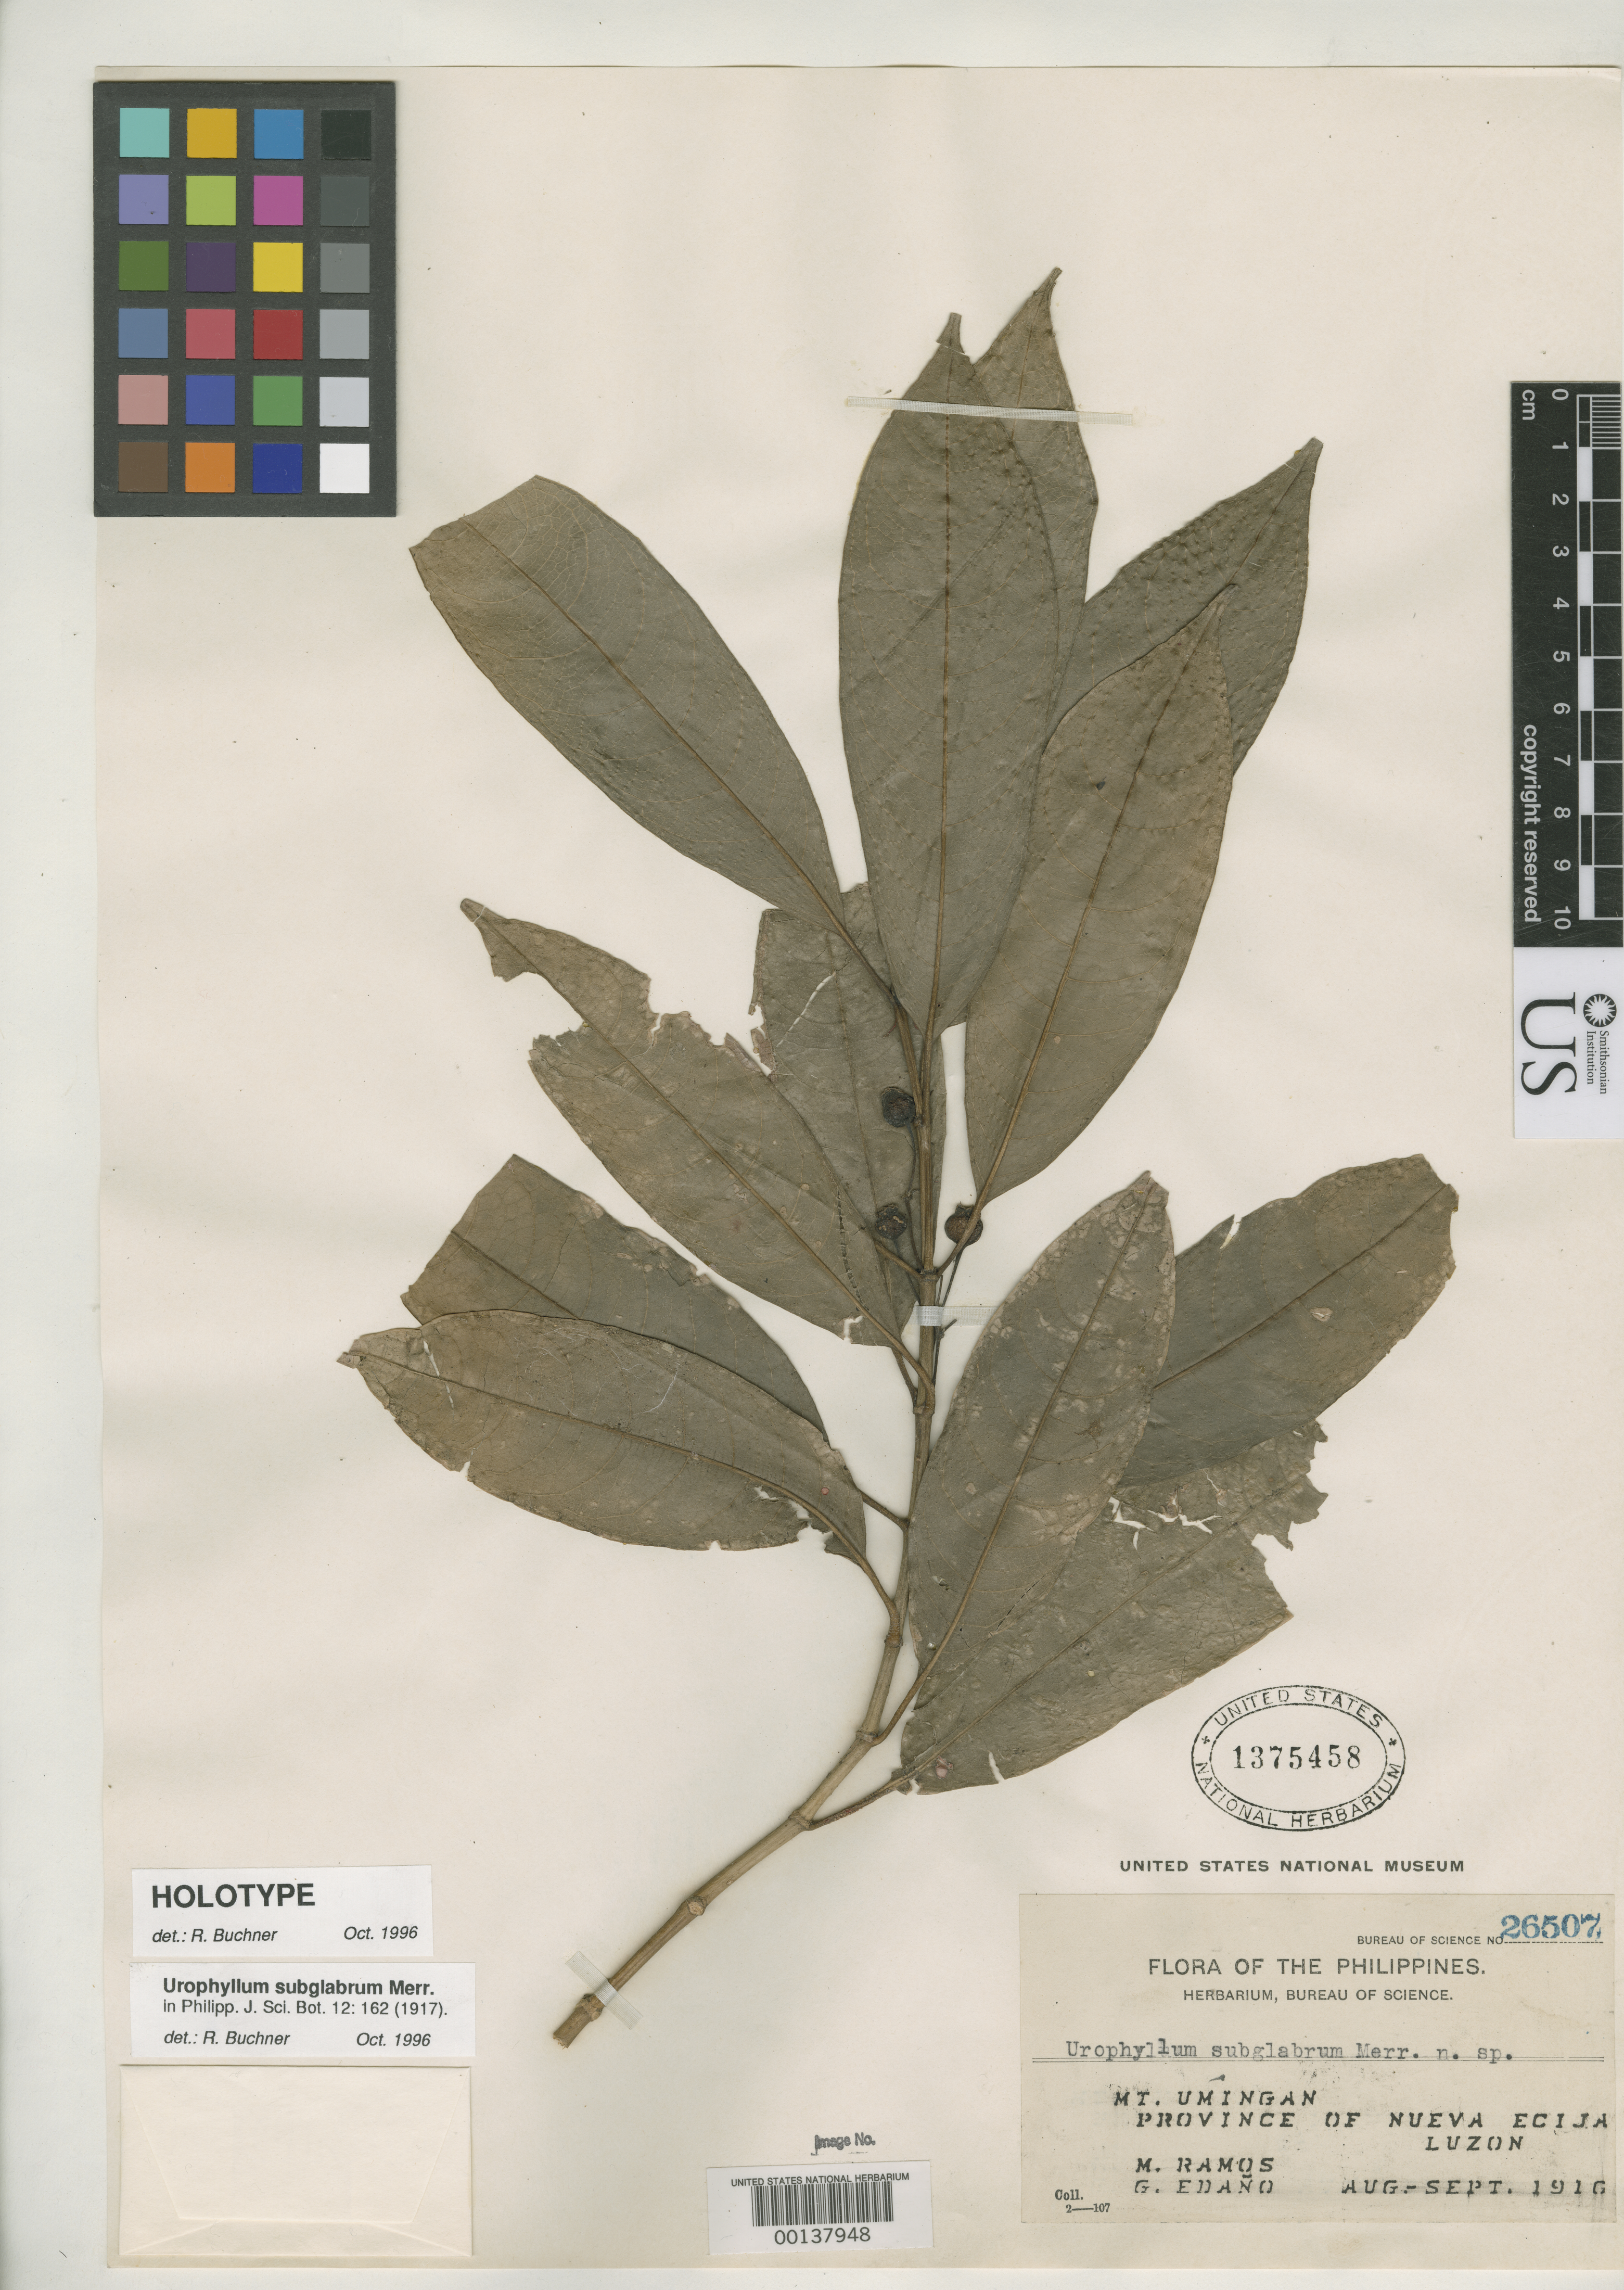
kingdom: Plantae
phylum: Tracheophyta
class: Magnoliopsida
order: Gentianales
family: Rubiaceae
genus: Urophyllum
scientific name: Urophyllum subglabrum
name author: Merr.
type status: Isotype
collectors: M. Ramos & G. E. Edaño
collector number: Bur. Sci. 26507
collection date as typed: Aug 1916 to -- Sep 1916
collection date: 1916-08/1916-09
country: Philippines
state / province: Central Luzon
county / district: Nueva Ecija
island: Luzon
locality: Mt. Umingan.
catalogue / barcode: US 1375458